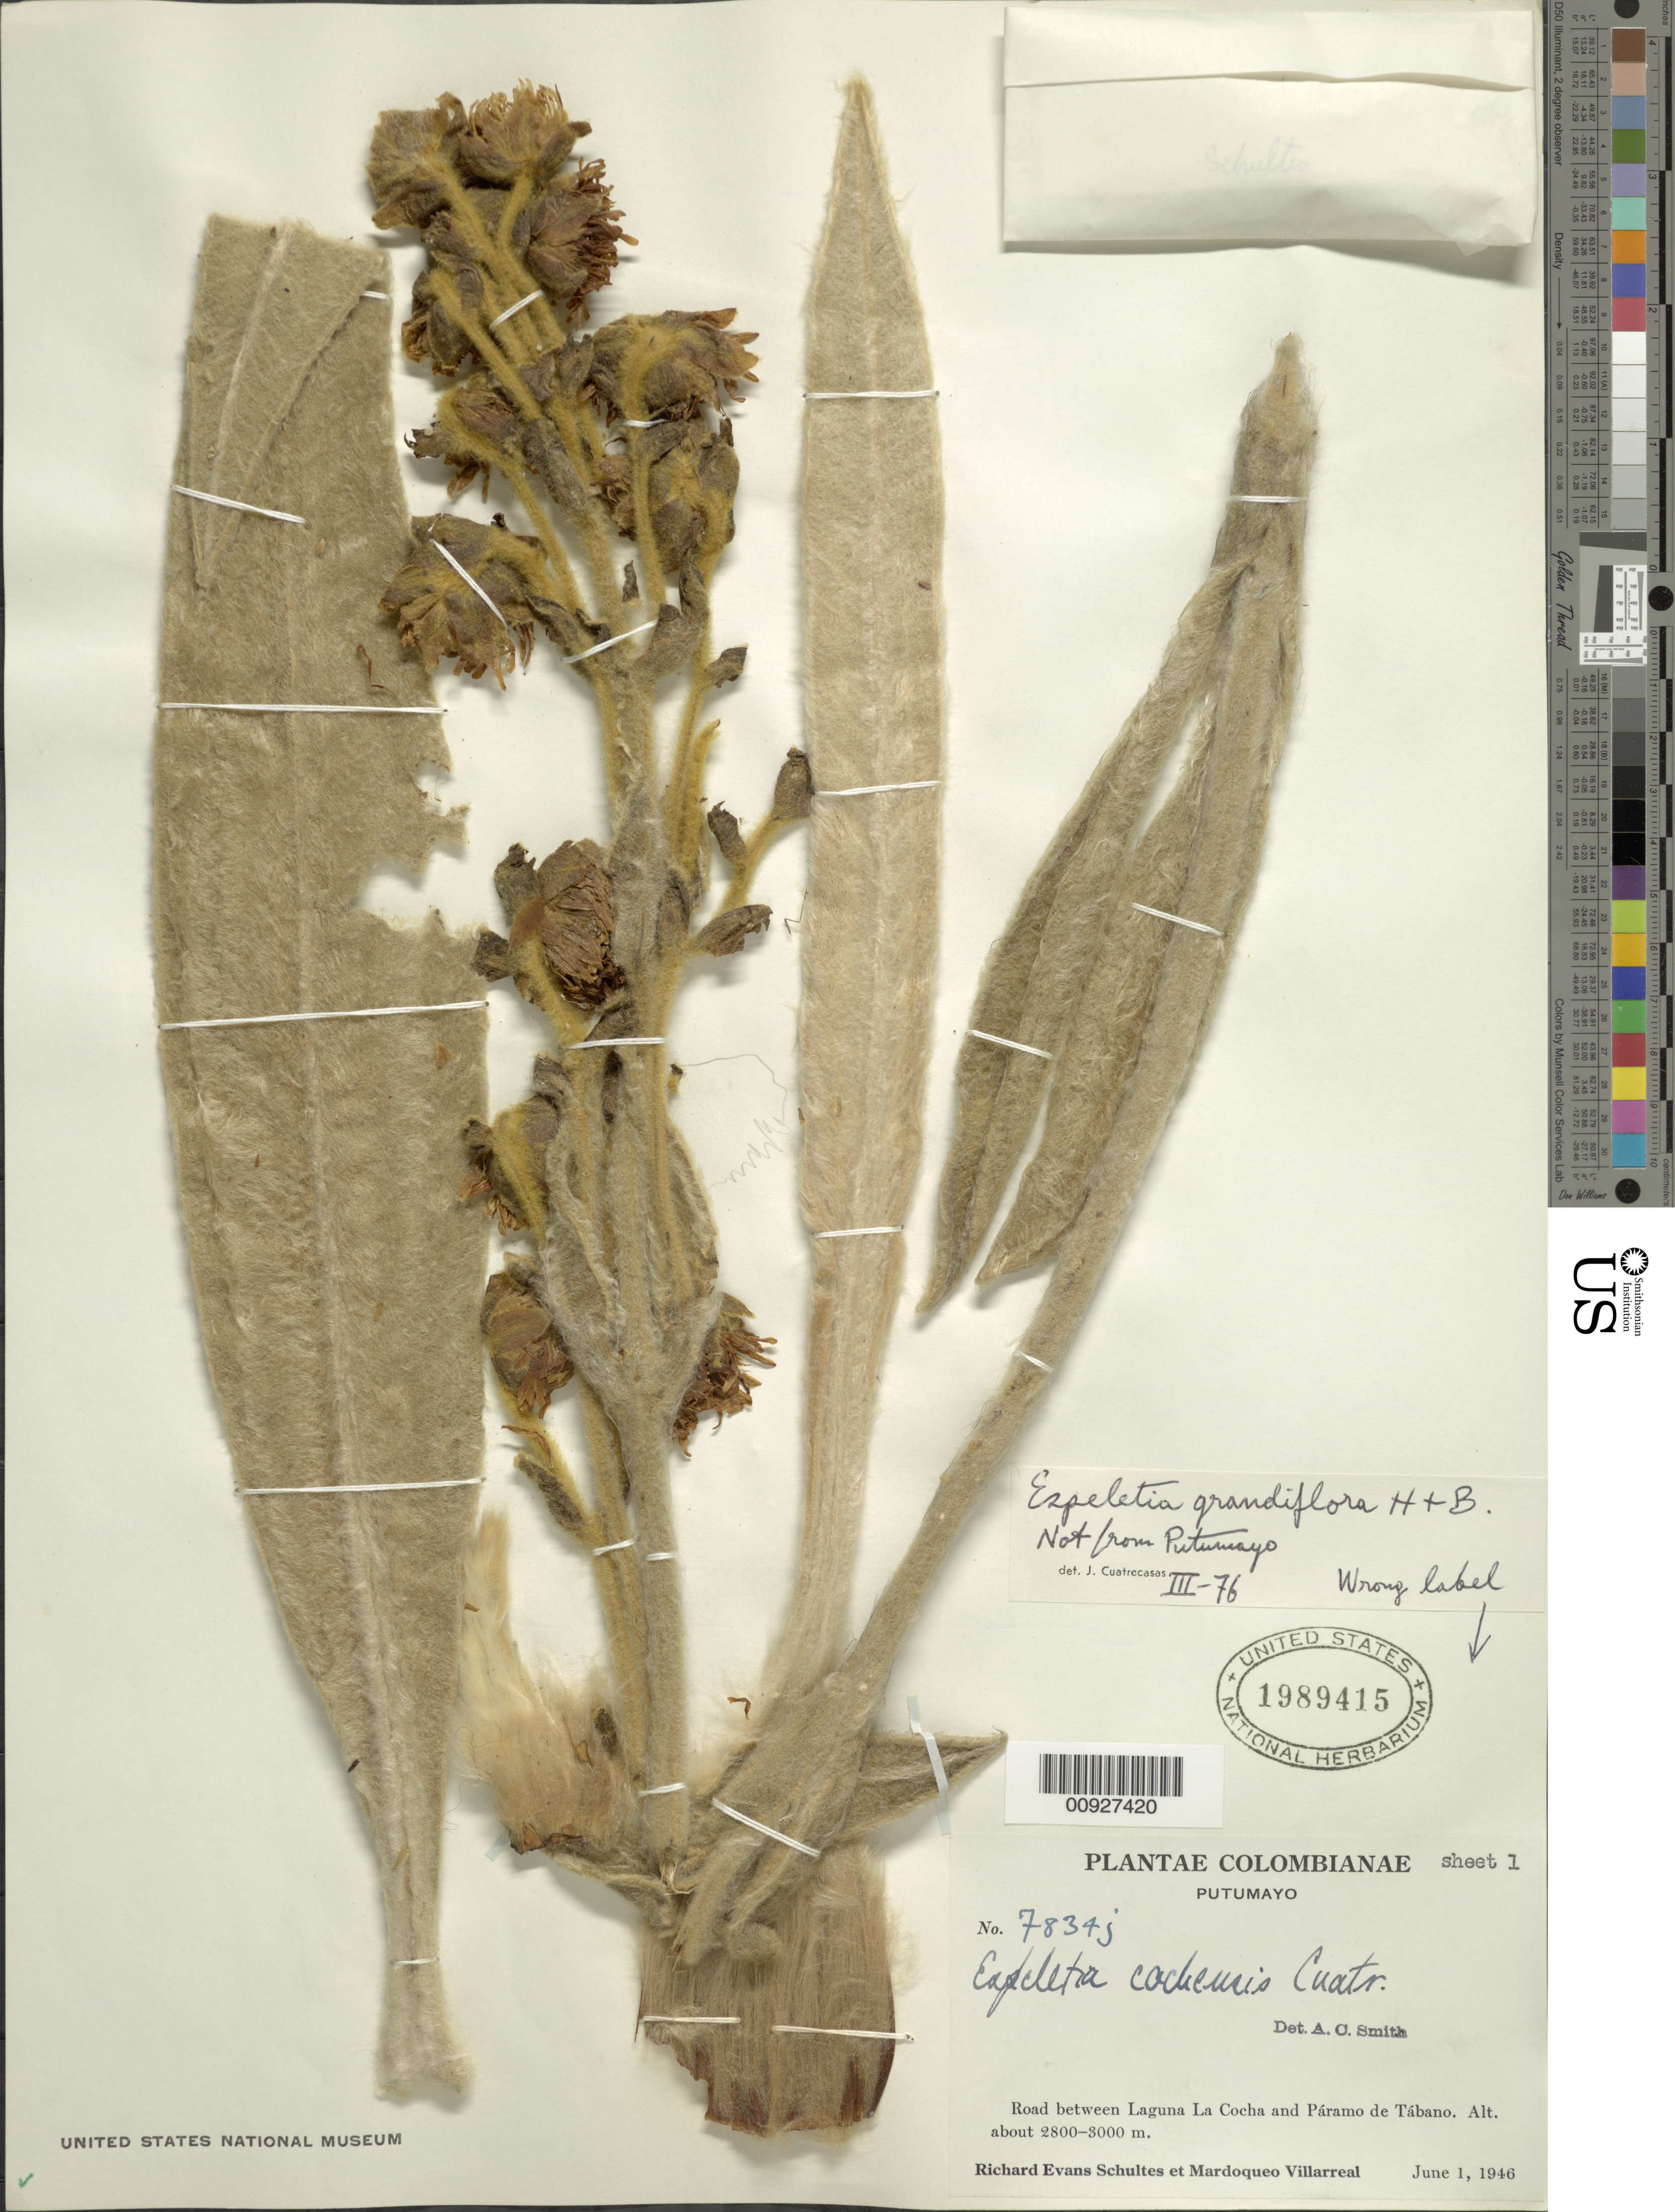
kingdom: Plantae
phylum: Tracheophyta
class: Magnoliopsida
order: Asterales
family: Asteraceae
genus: Espeletia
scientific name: Espeletia grandiflora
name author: Humb. & Bonpl.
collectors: R. E. Schultes & M. Villareal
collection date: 1946-06-01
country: Colombia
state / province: Cundinamarca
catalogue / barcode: US 1989415